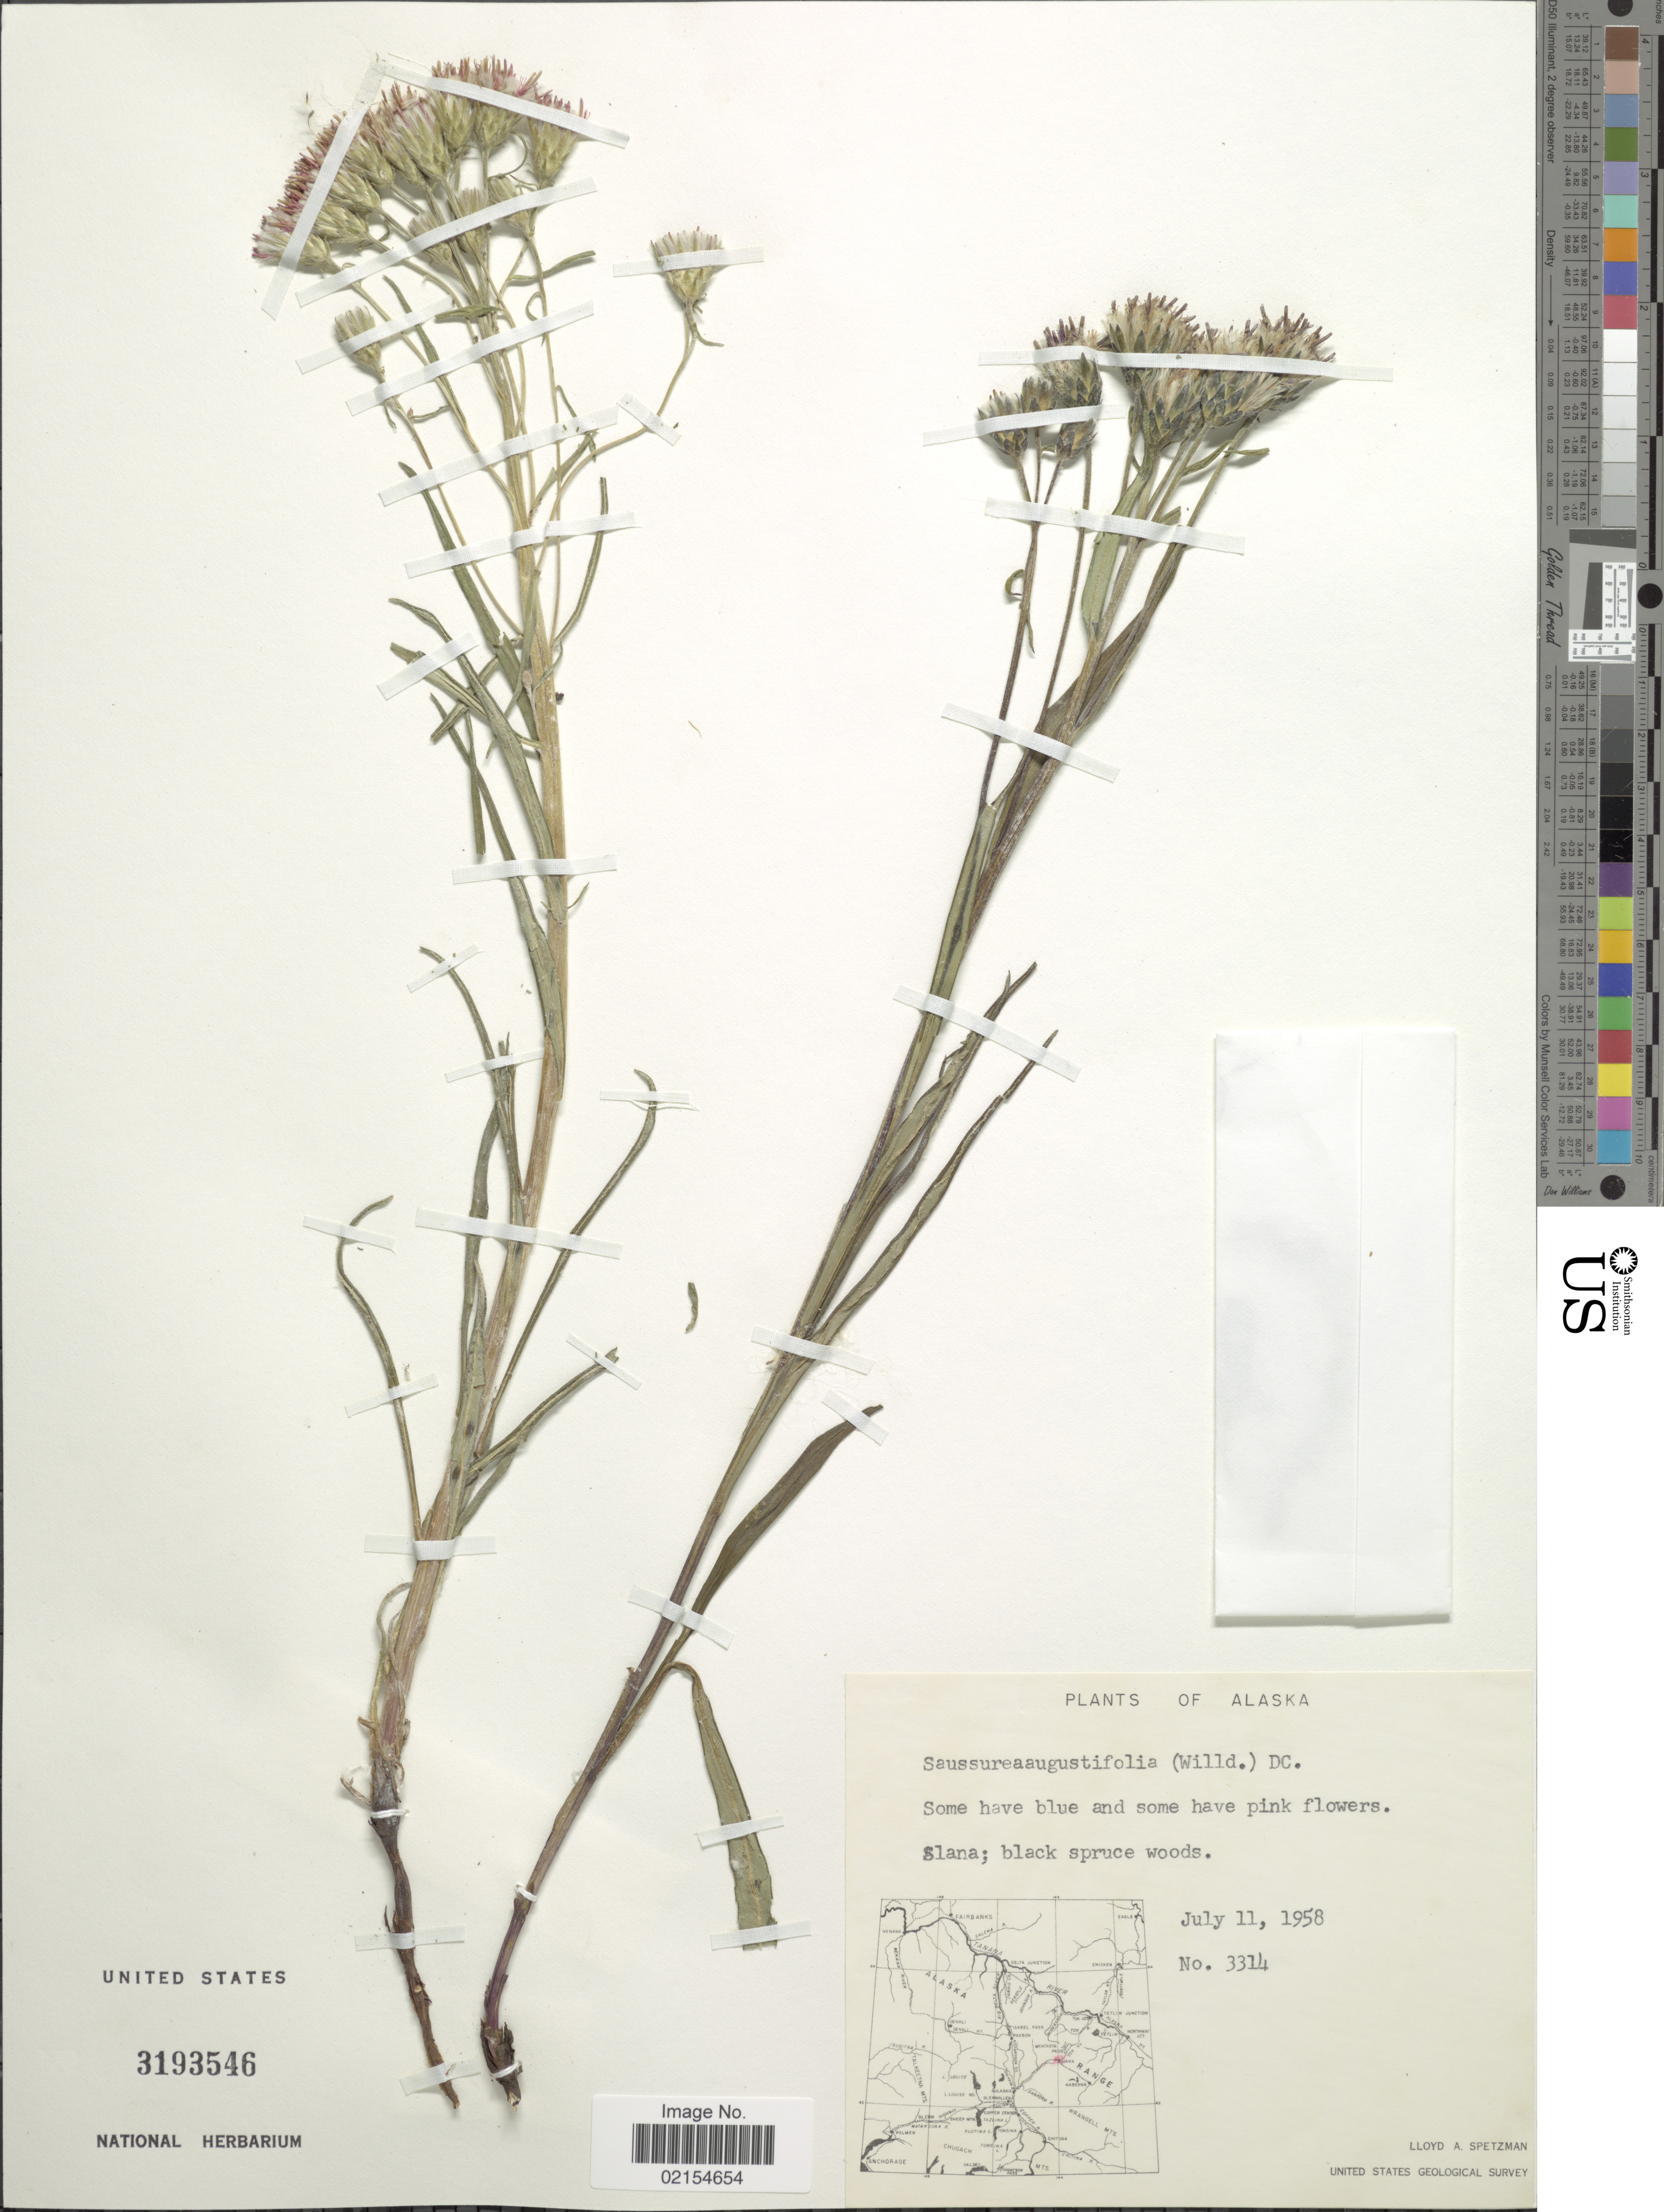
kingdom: Plantae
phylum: Tracheophyta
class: Magnoliopsida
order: Asterales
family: Asteraceae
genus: Saussurea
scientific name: Saussurea angustifolia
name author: (L.) DC.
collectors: L. Spetzman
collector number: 3314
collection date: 1958-07-11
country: United States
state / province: Alaska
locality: Slana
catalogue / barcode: US 3193546